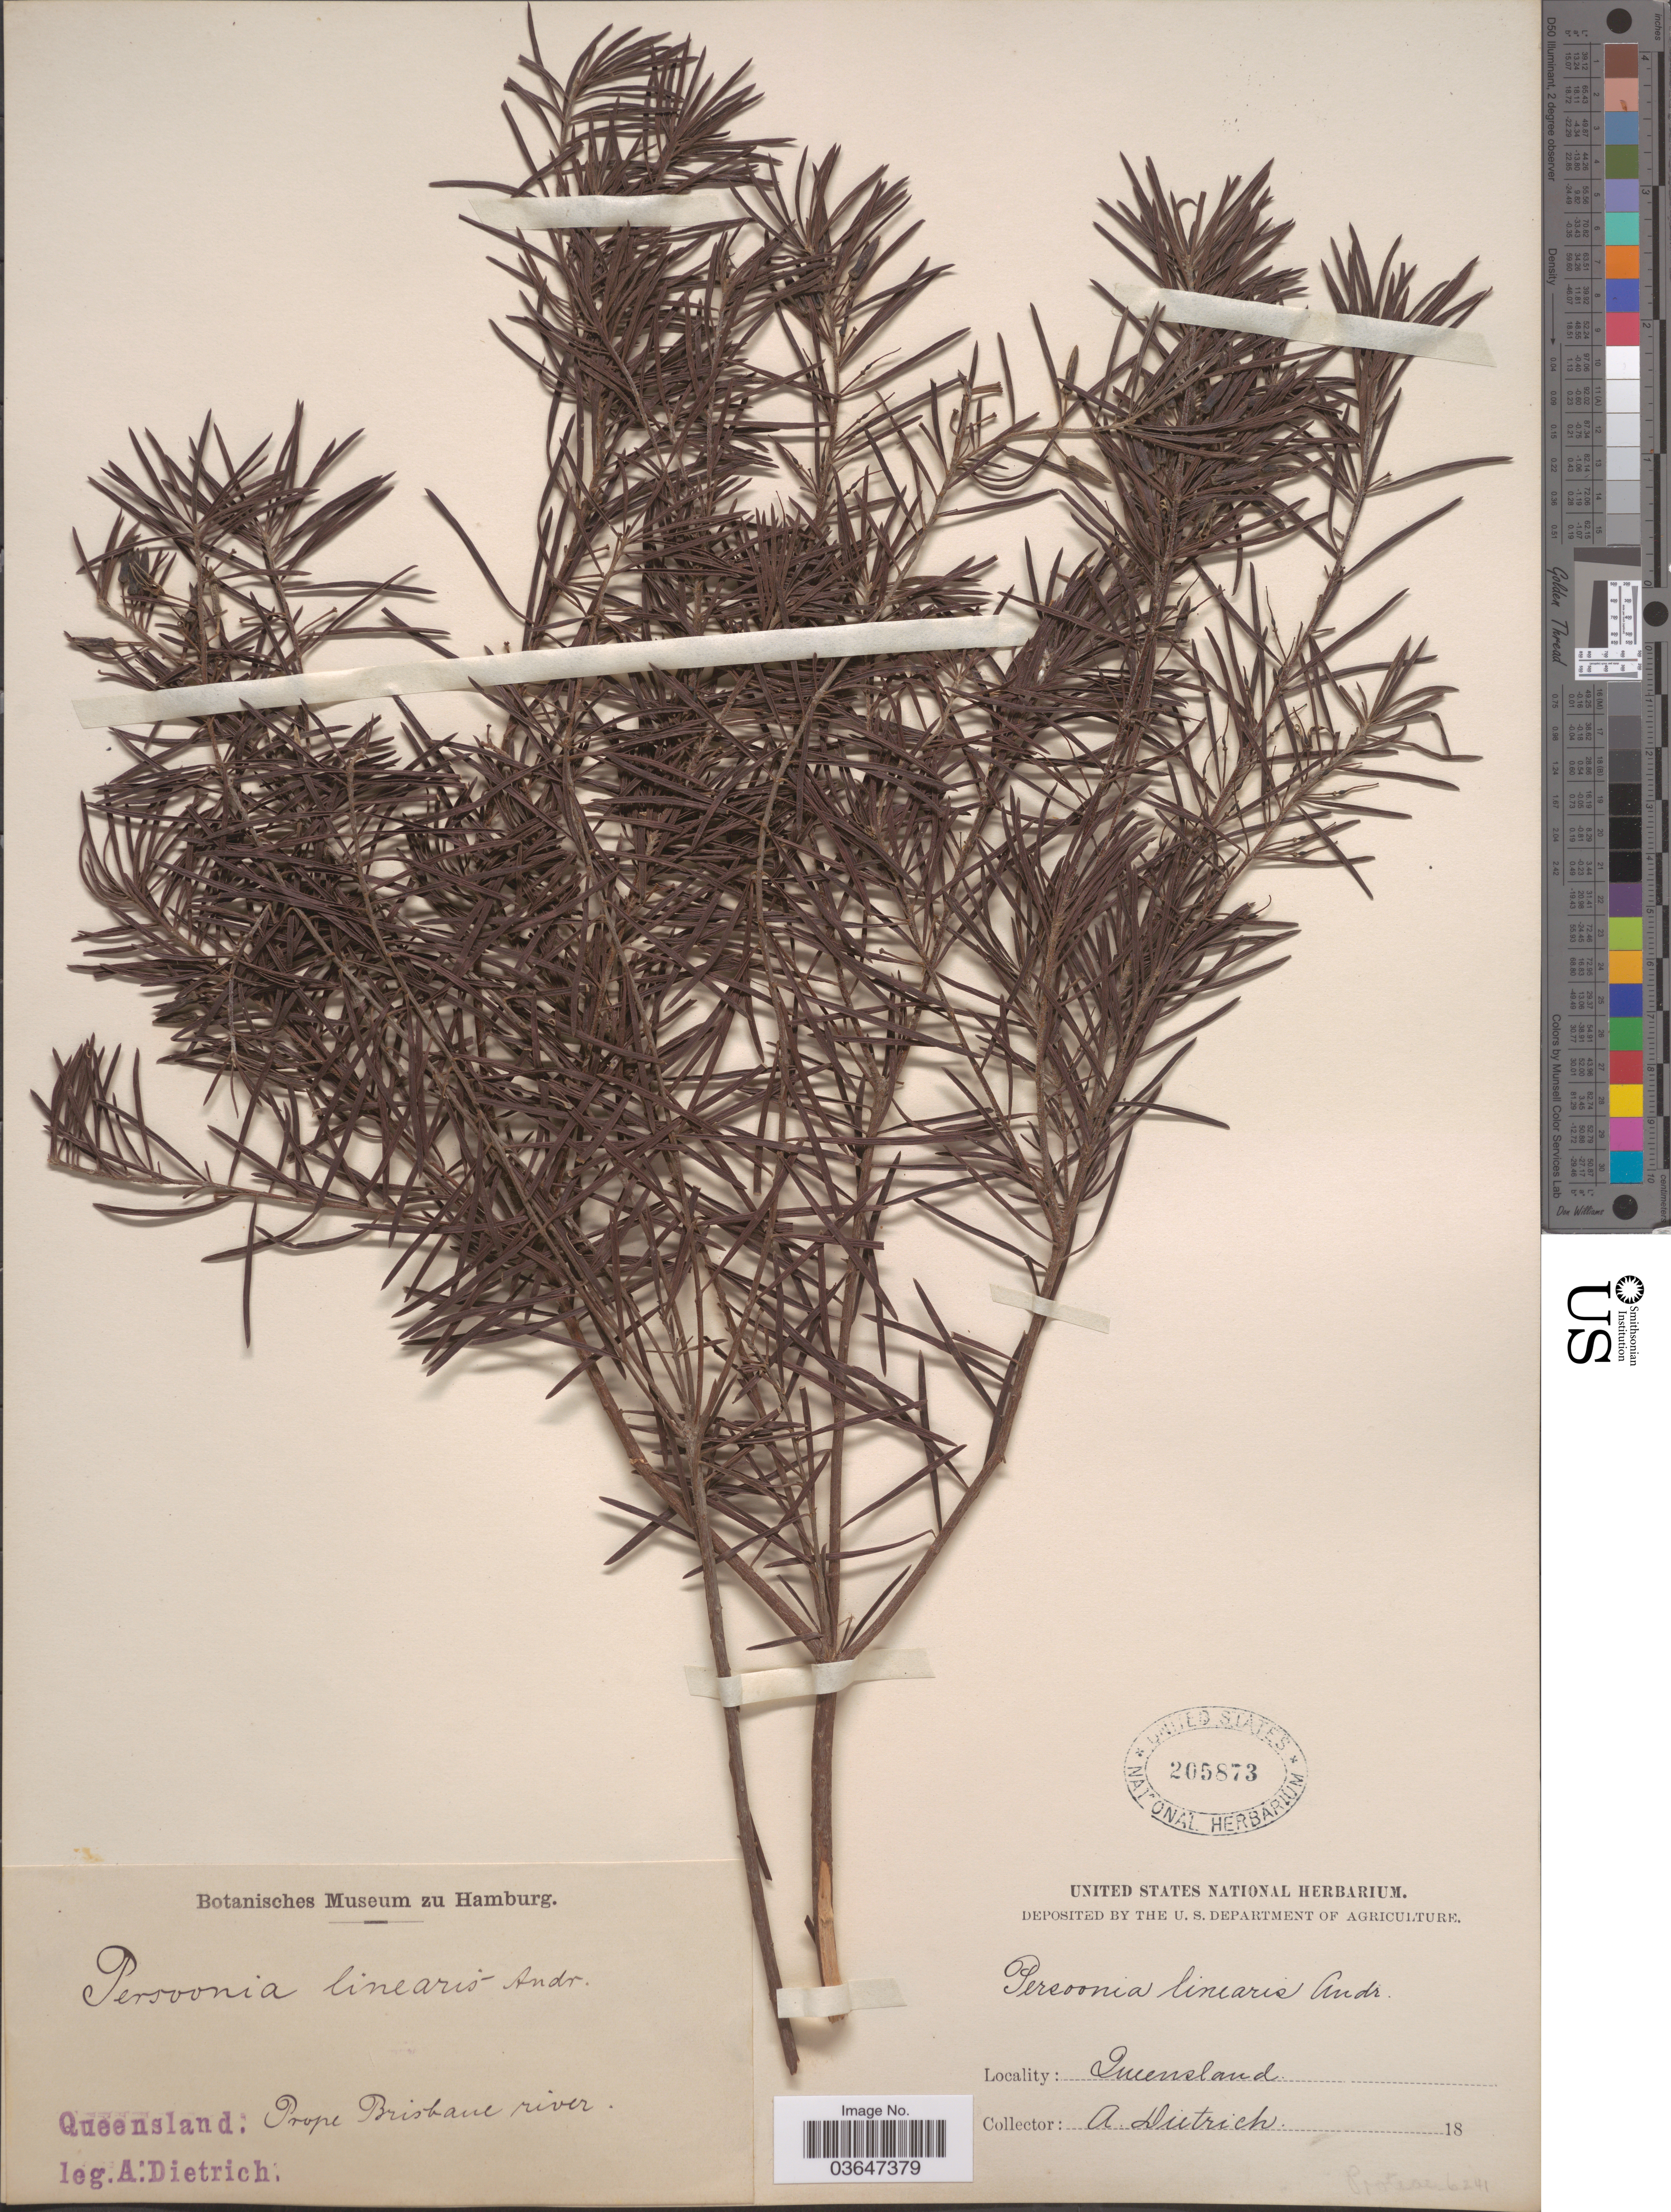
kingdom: Plantae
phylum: Tracheophyta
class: Magnoliopsida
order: Proteales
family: Proteaceae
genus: Persoonia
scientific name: Persoonia linearis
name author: Andrews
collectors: A. G. Dietrich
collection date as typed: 18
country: Australia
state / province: Queensland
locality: Prope Brisbane river.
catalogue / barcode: US 205873